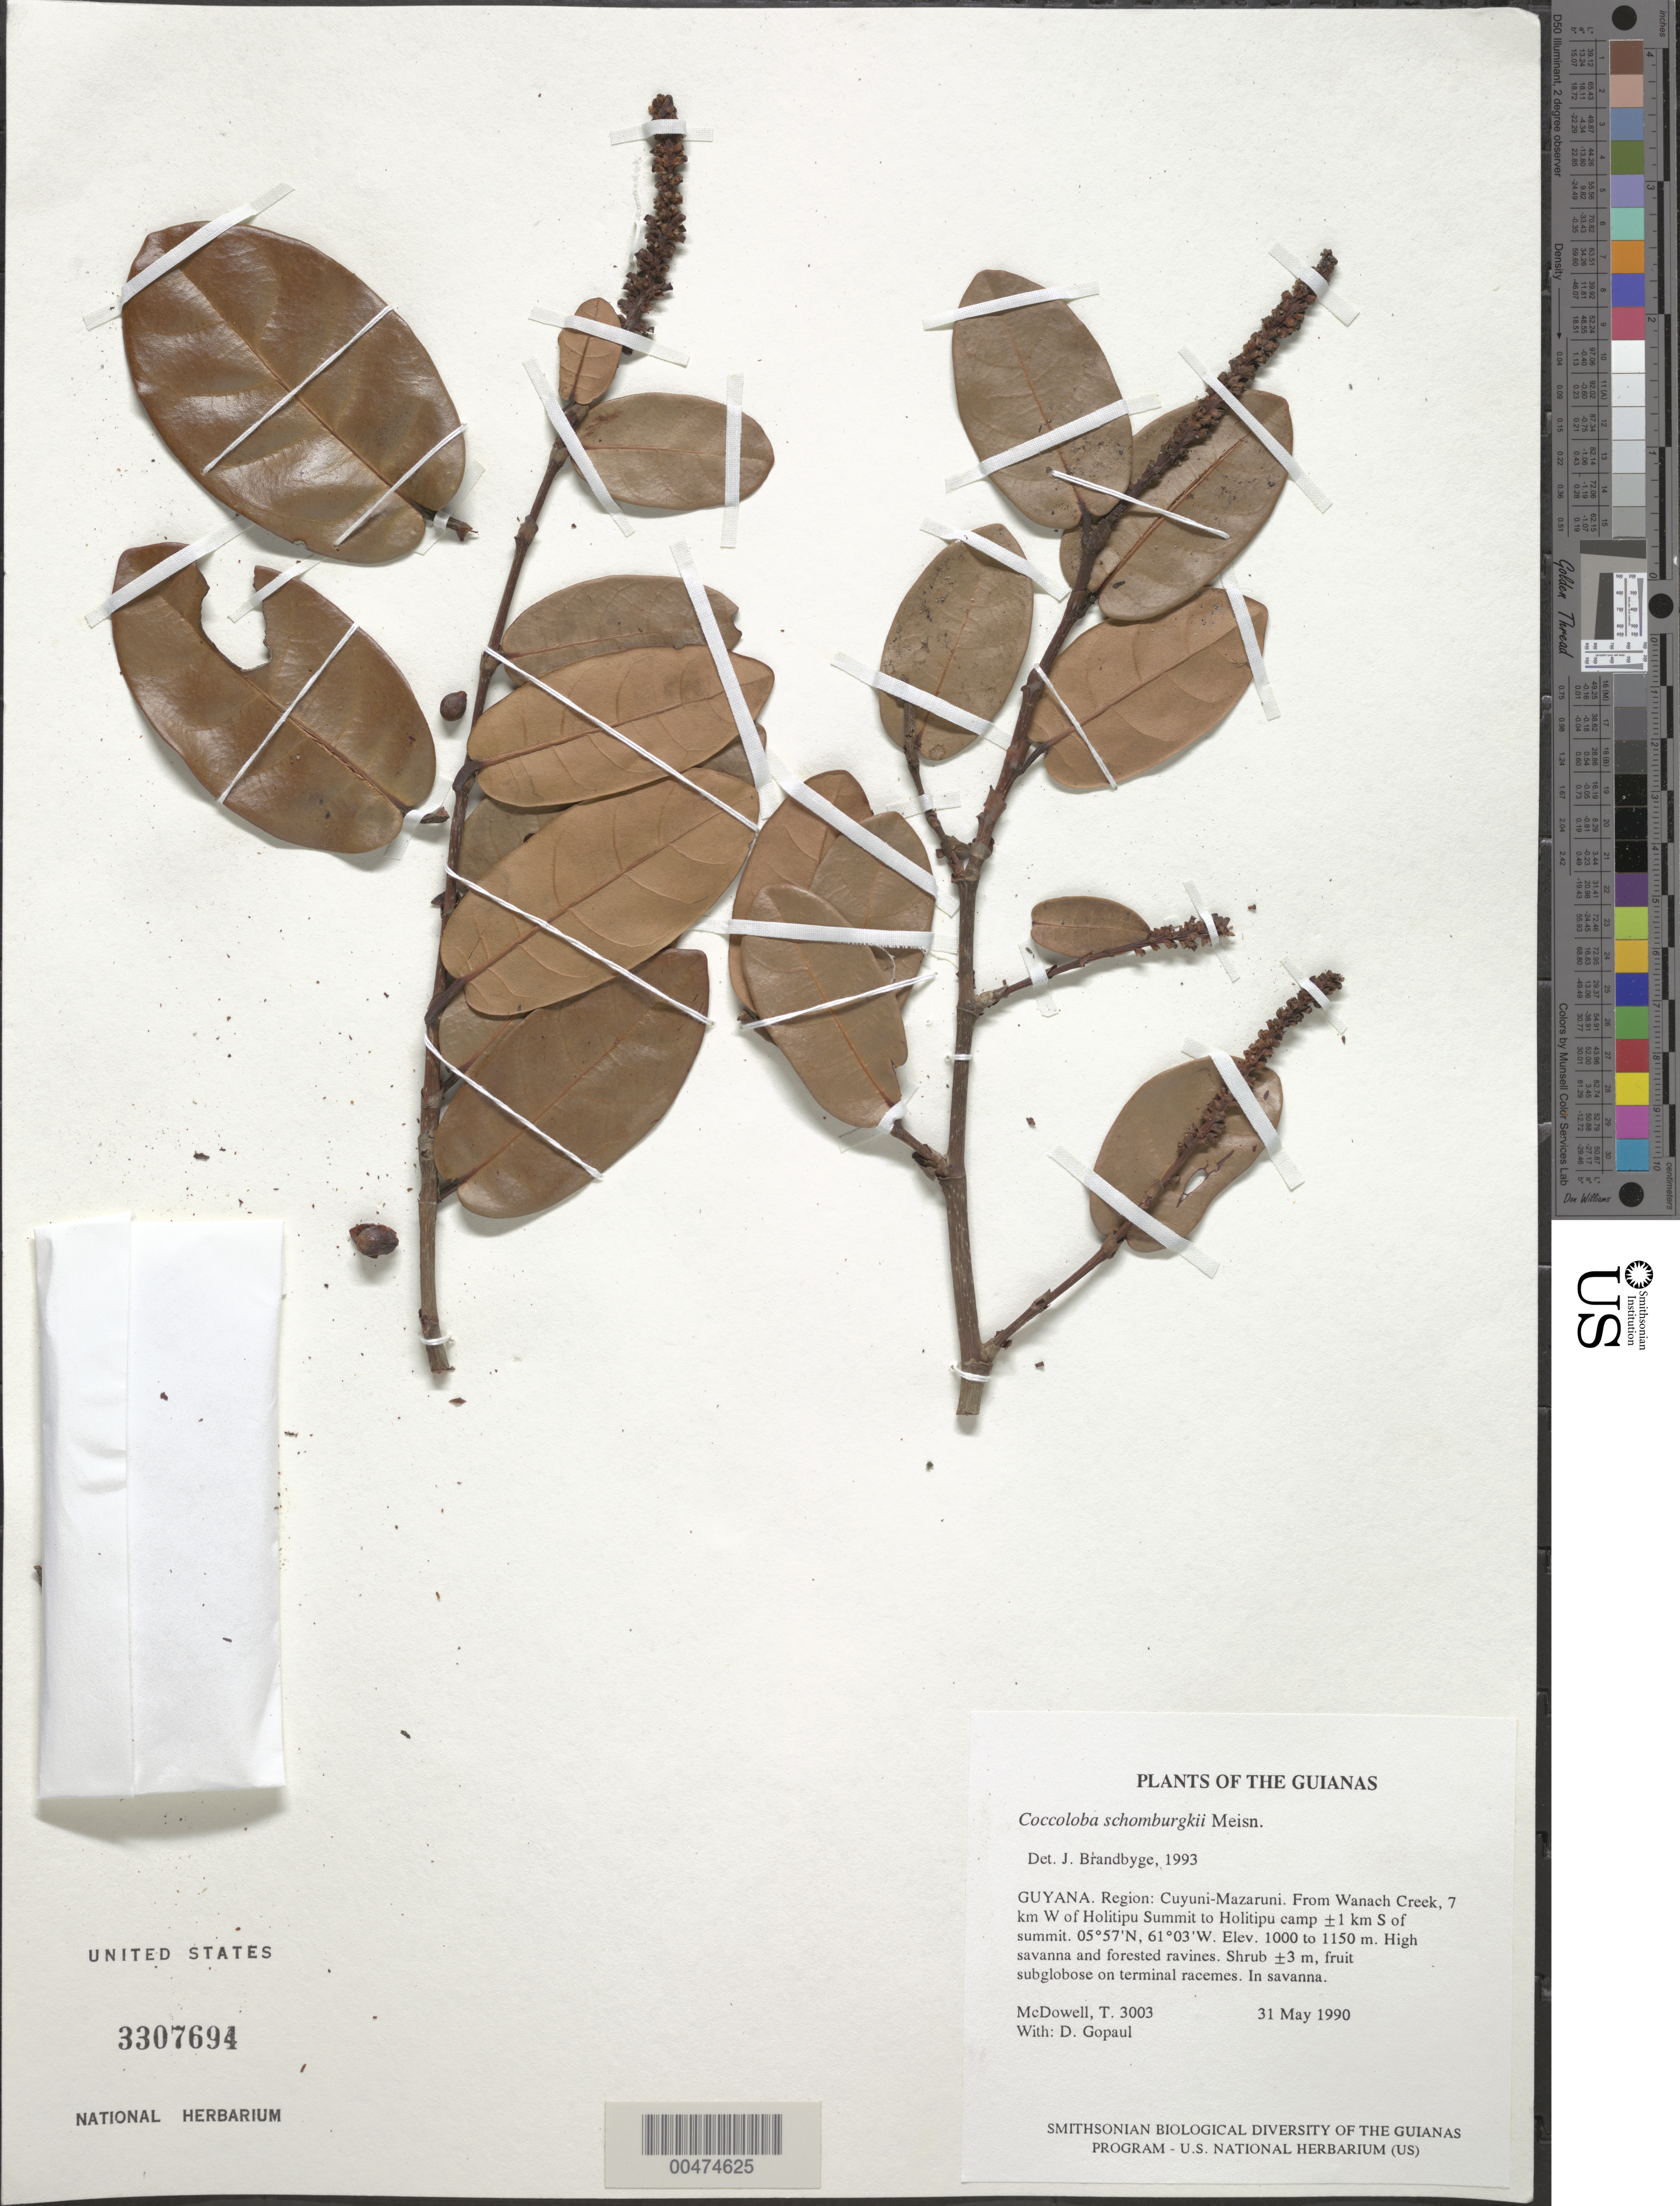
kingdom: Plantae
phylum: Tracheophyta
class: Magnoliopsida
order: Caryophyllales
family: Polygonaceae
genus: Coccoloba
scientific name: Coccoloba schomburgkii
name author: Meisn.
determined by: Brandbyge, J.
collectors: T. McDowell, D. Hughs & D. Gopaul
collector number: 3003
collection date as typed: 31 May 1990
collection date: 1990-05-31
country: Guyana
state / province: Cuyuni-Mazaruni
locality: From Wanach Creek, 7 km W of Holitipu Summit to Holitipu camp ±1 km S of summit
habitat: High savanna and forested ravines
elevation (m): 1000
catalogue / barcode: US 3307694